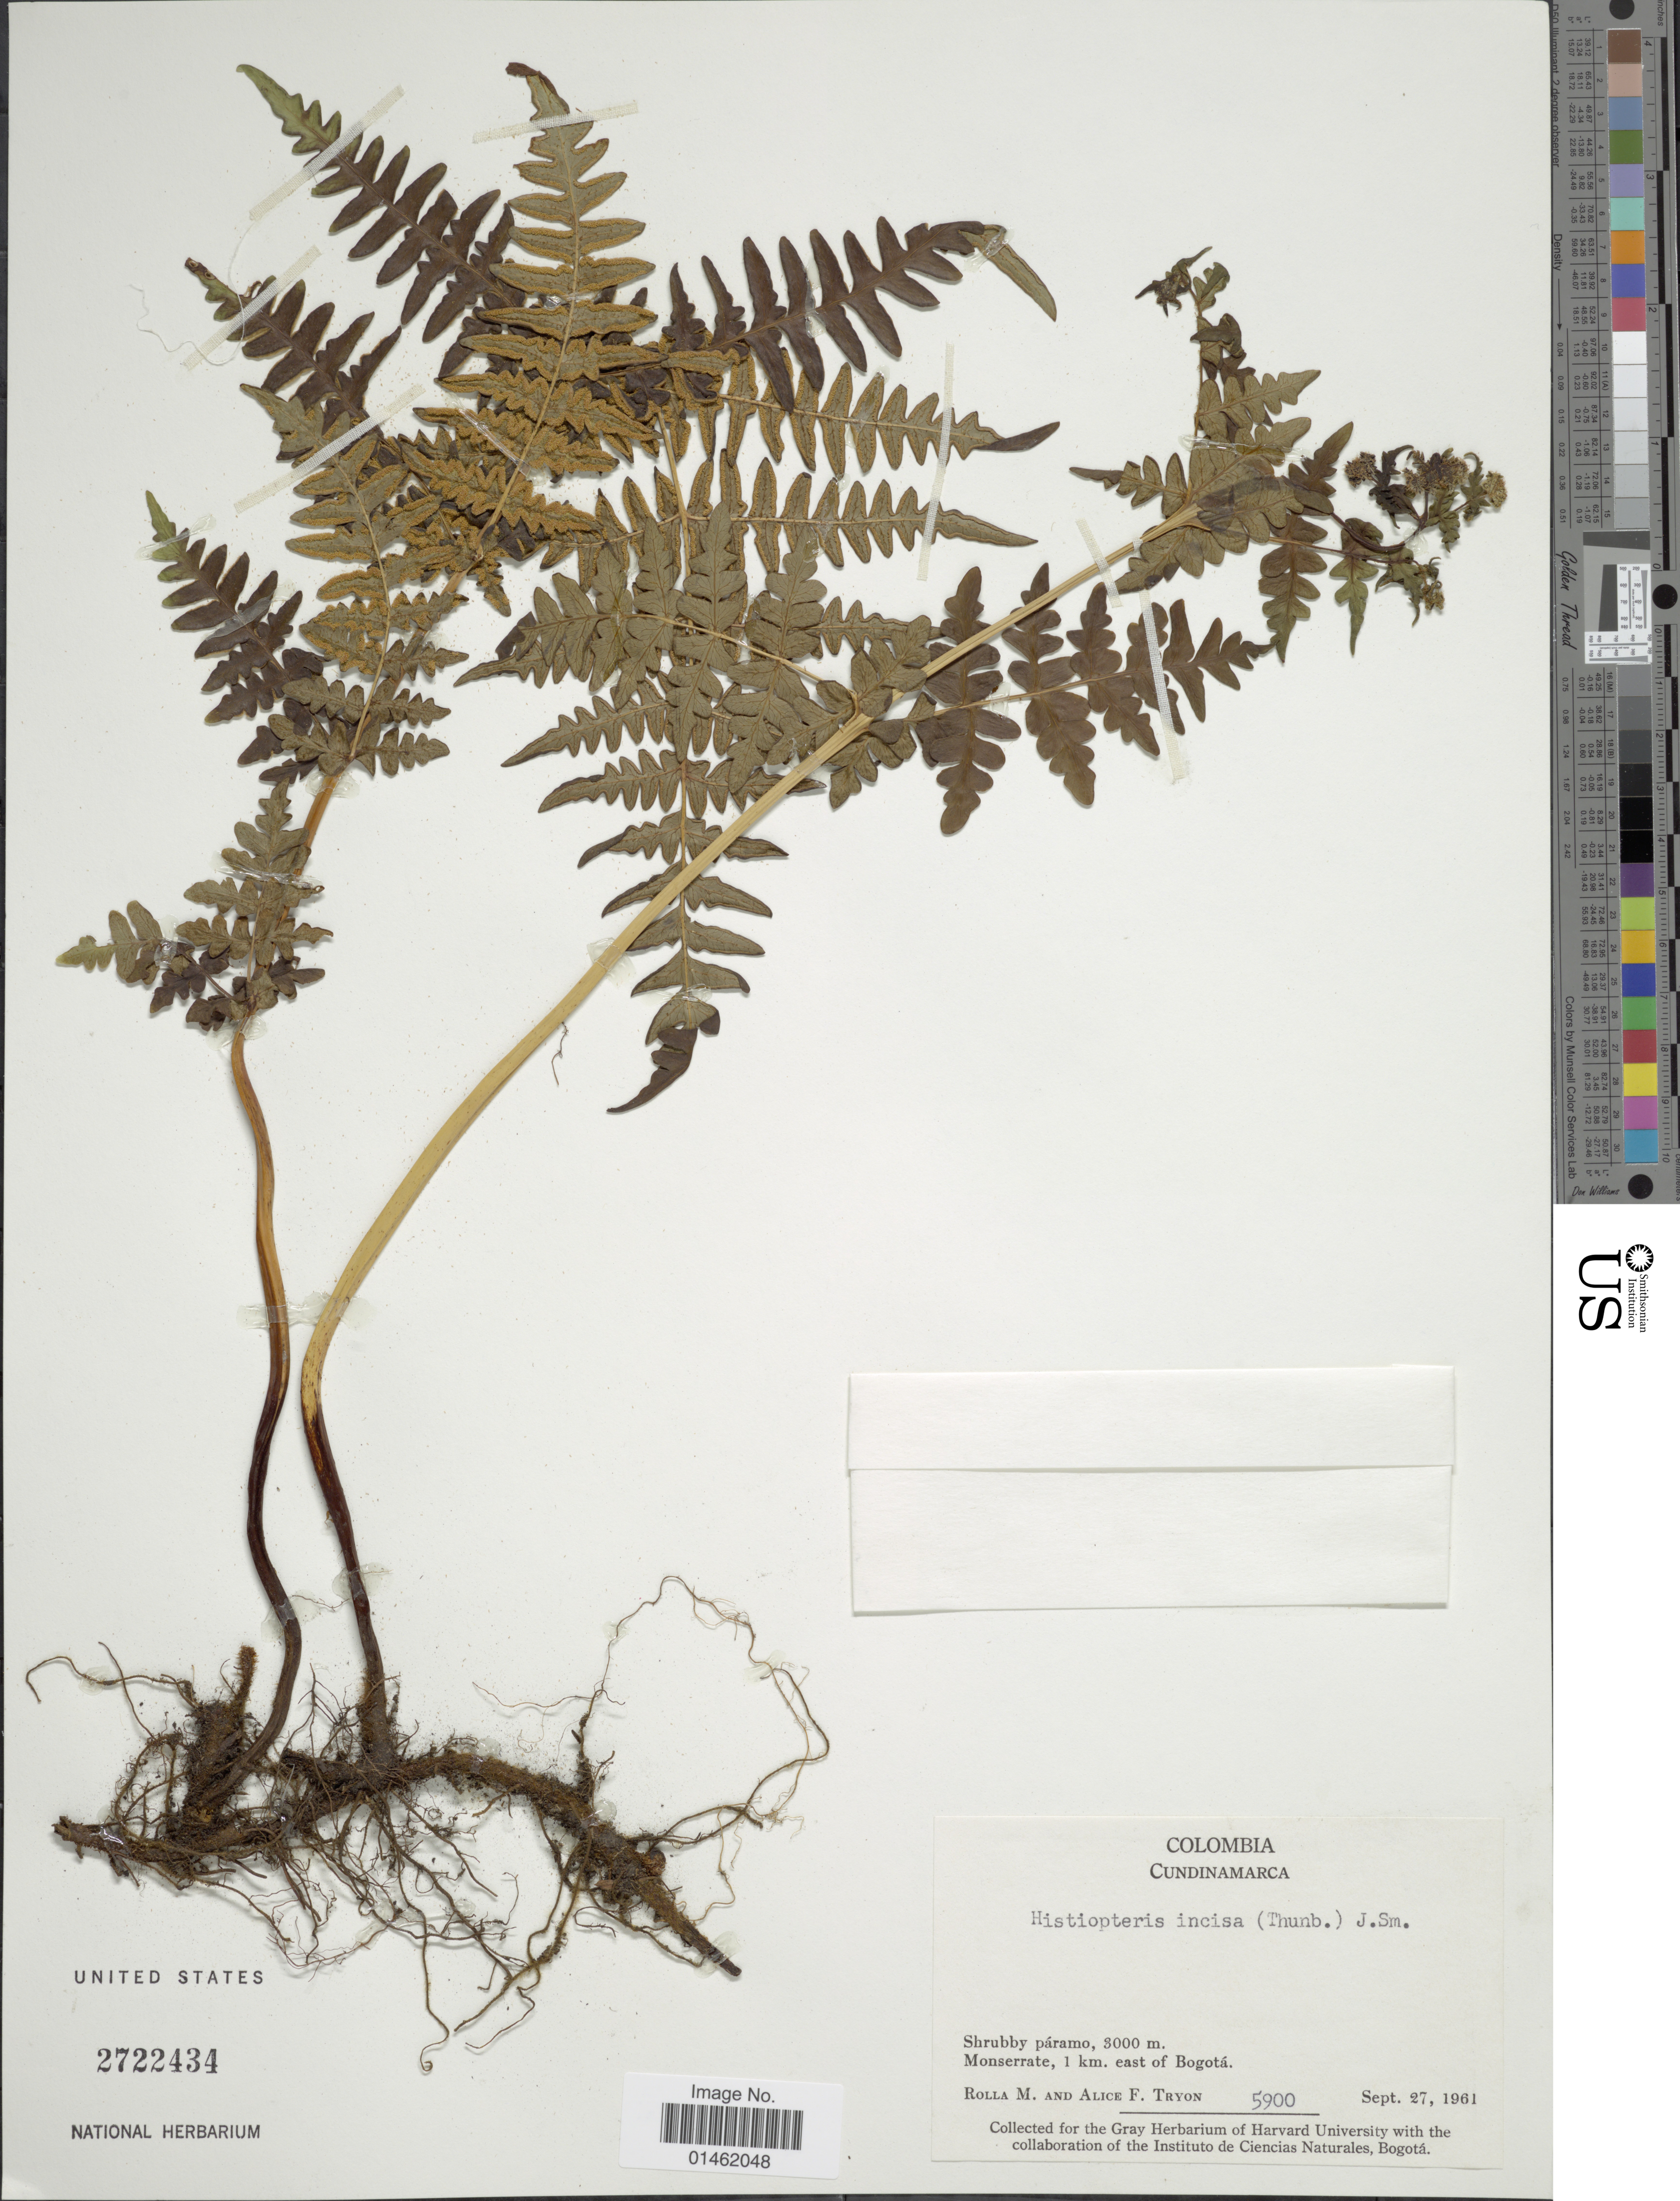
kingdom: Plantae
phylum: Tracheophyta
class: Polypodiopsida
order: Polypodiales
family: Dennstaedtiaceae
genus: Histiopteris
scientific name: Histiopteris incisa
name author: (Thunb.) J. Sm.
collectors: R. M. Tryon & A. F. Tryon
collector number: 5900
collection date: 1961-09-27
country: Colombia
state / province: Cundinamarca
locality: Cundinamarca, Shrubby páramo, Monserrate, 1 km. east of Bogotá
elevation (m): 3000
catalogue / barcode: US 2722434